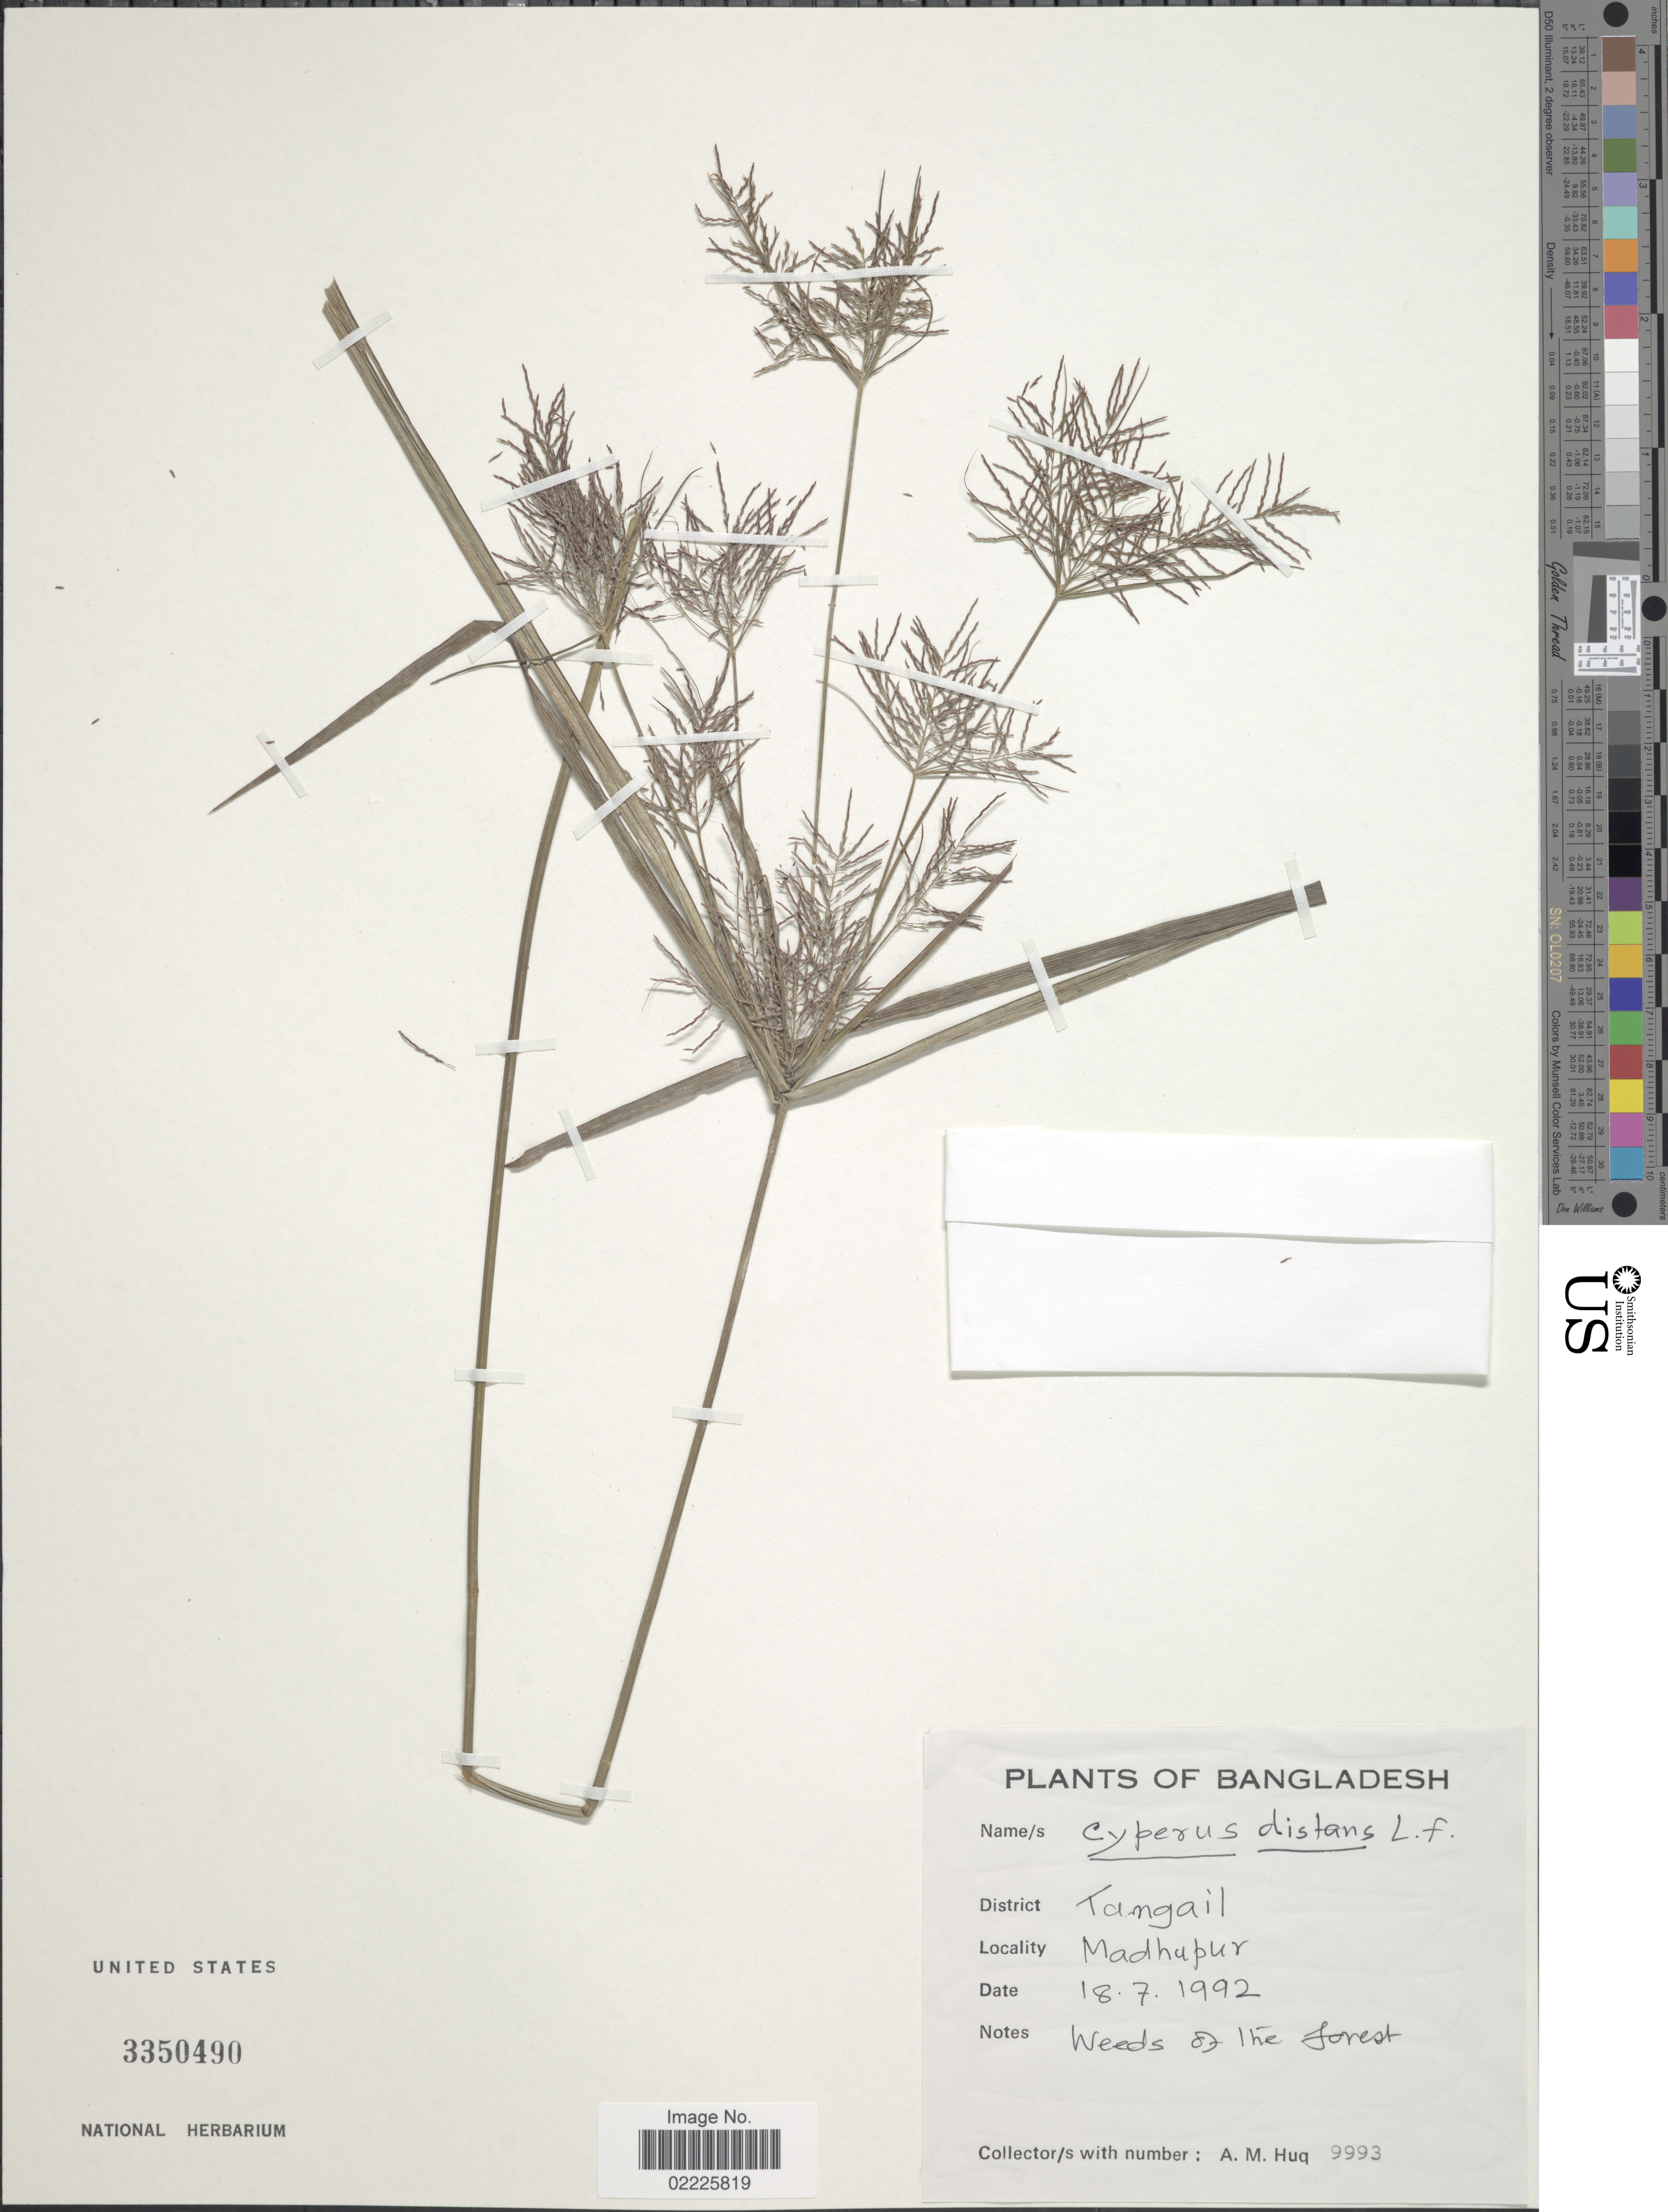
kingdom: Plantae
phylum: Tracheophyta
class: Liliopsida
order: Poales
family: Cyperaceae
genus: Cyperus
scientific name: Cyperus distans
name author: L. f.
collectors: A. M. Huq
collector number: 9993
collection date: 1992-07-18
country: Bangladesh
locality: District Tangail, Madhupur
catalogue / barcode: US 3350490